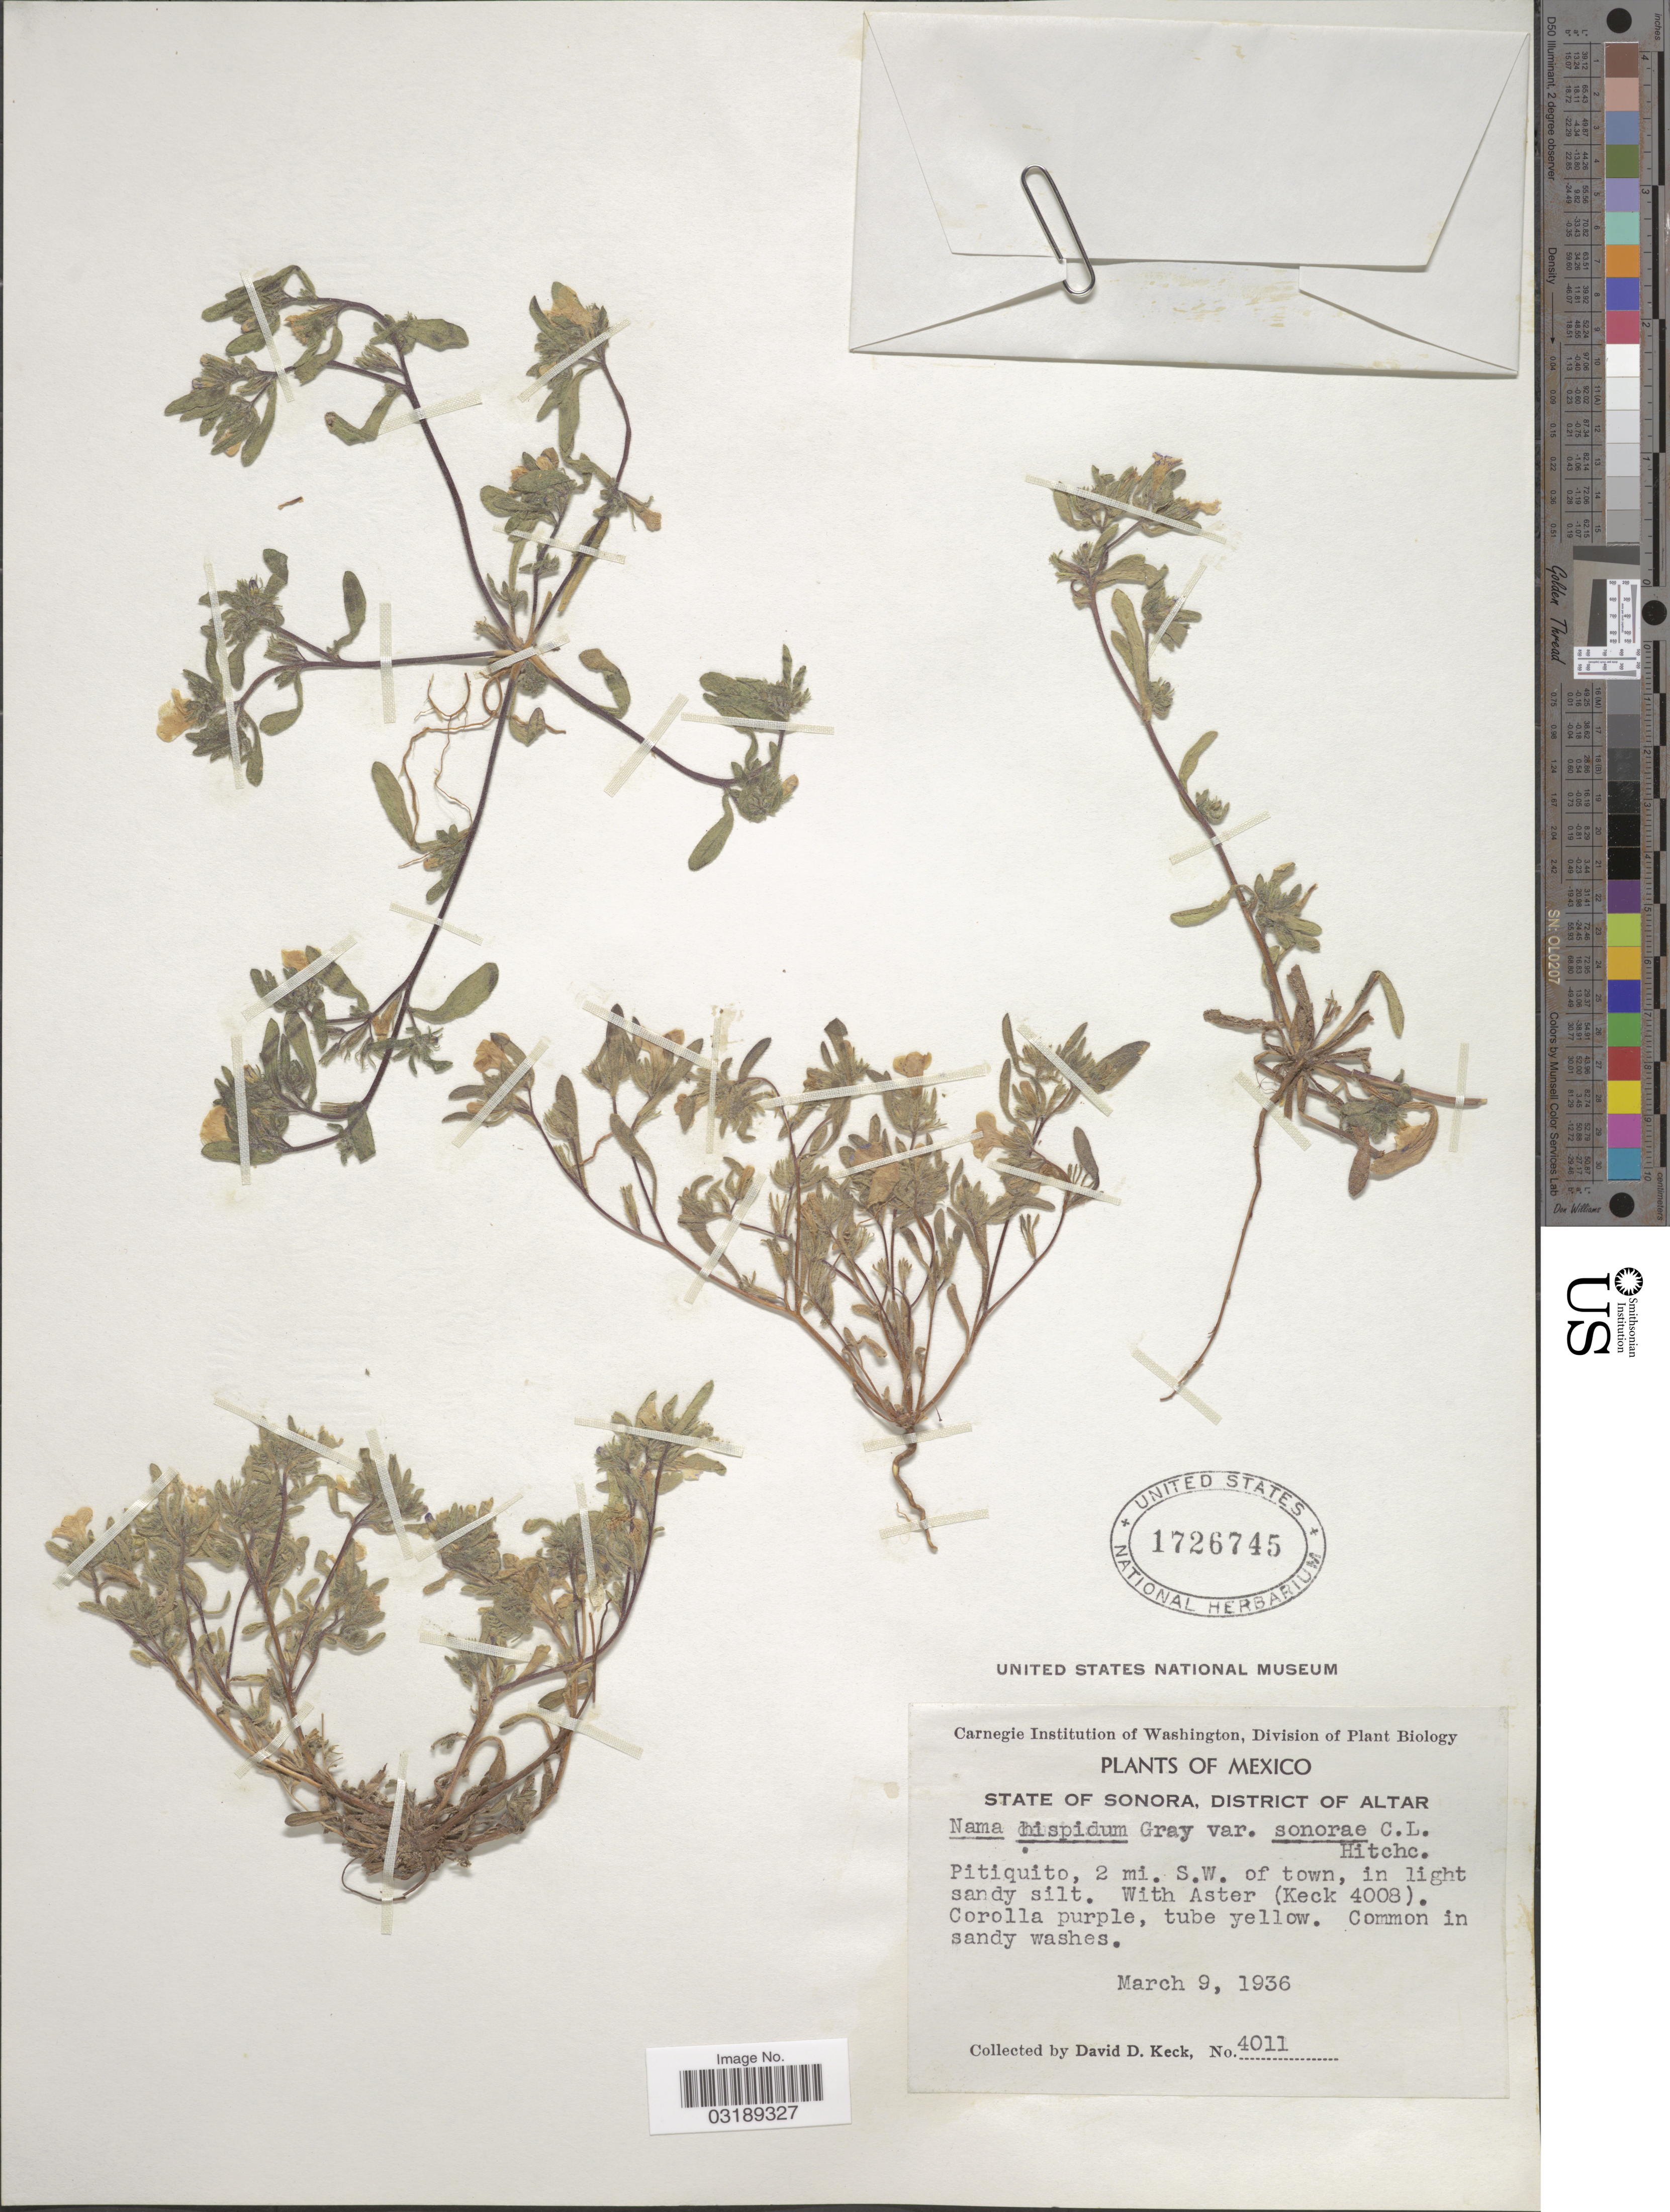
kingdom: Plantae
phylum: Tracheophyta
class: Magnoliopsida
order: Boraginales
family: Namaceae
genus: Nama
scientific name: Nama hispida var. sonorae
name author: C.L. Hitchc.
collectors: D. D. Keck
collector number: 4011/4008?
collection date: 1936-03-09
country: Mexico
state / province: Sonora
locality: District of Altar, Pitiquito, 2 mi. S.W. of town, in light sandy silt.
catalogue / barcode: US 1726745